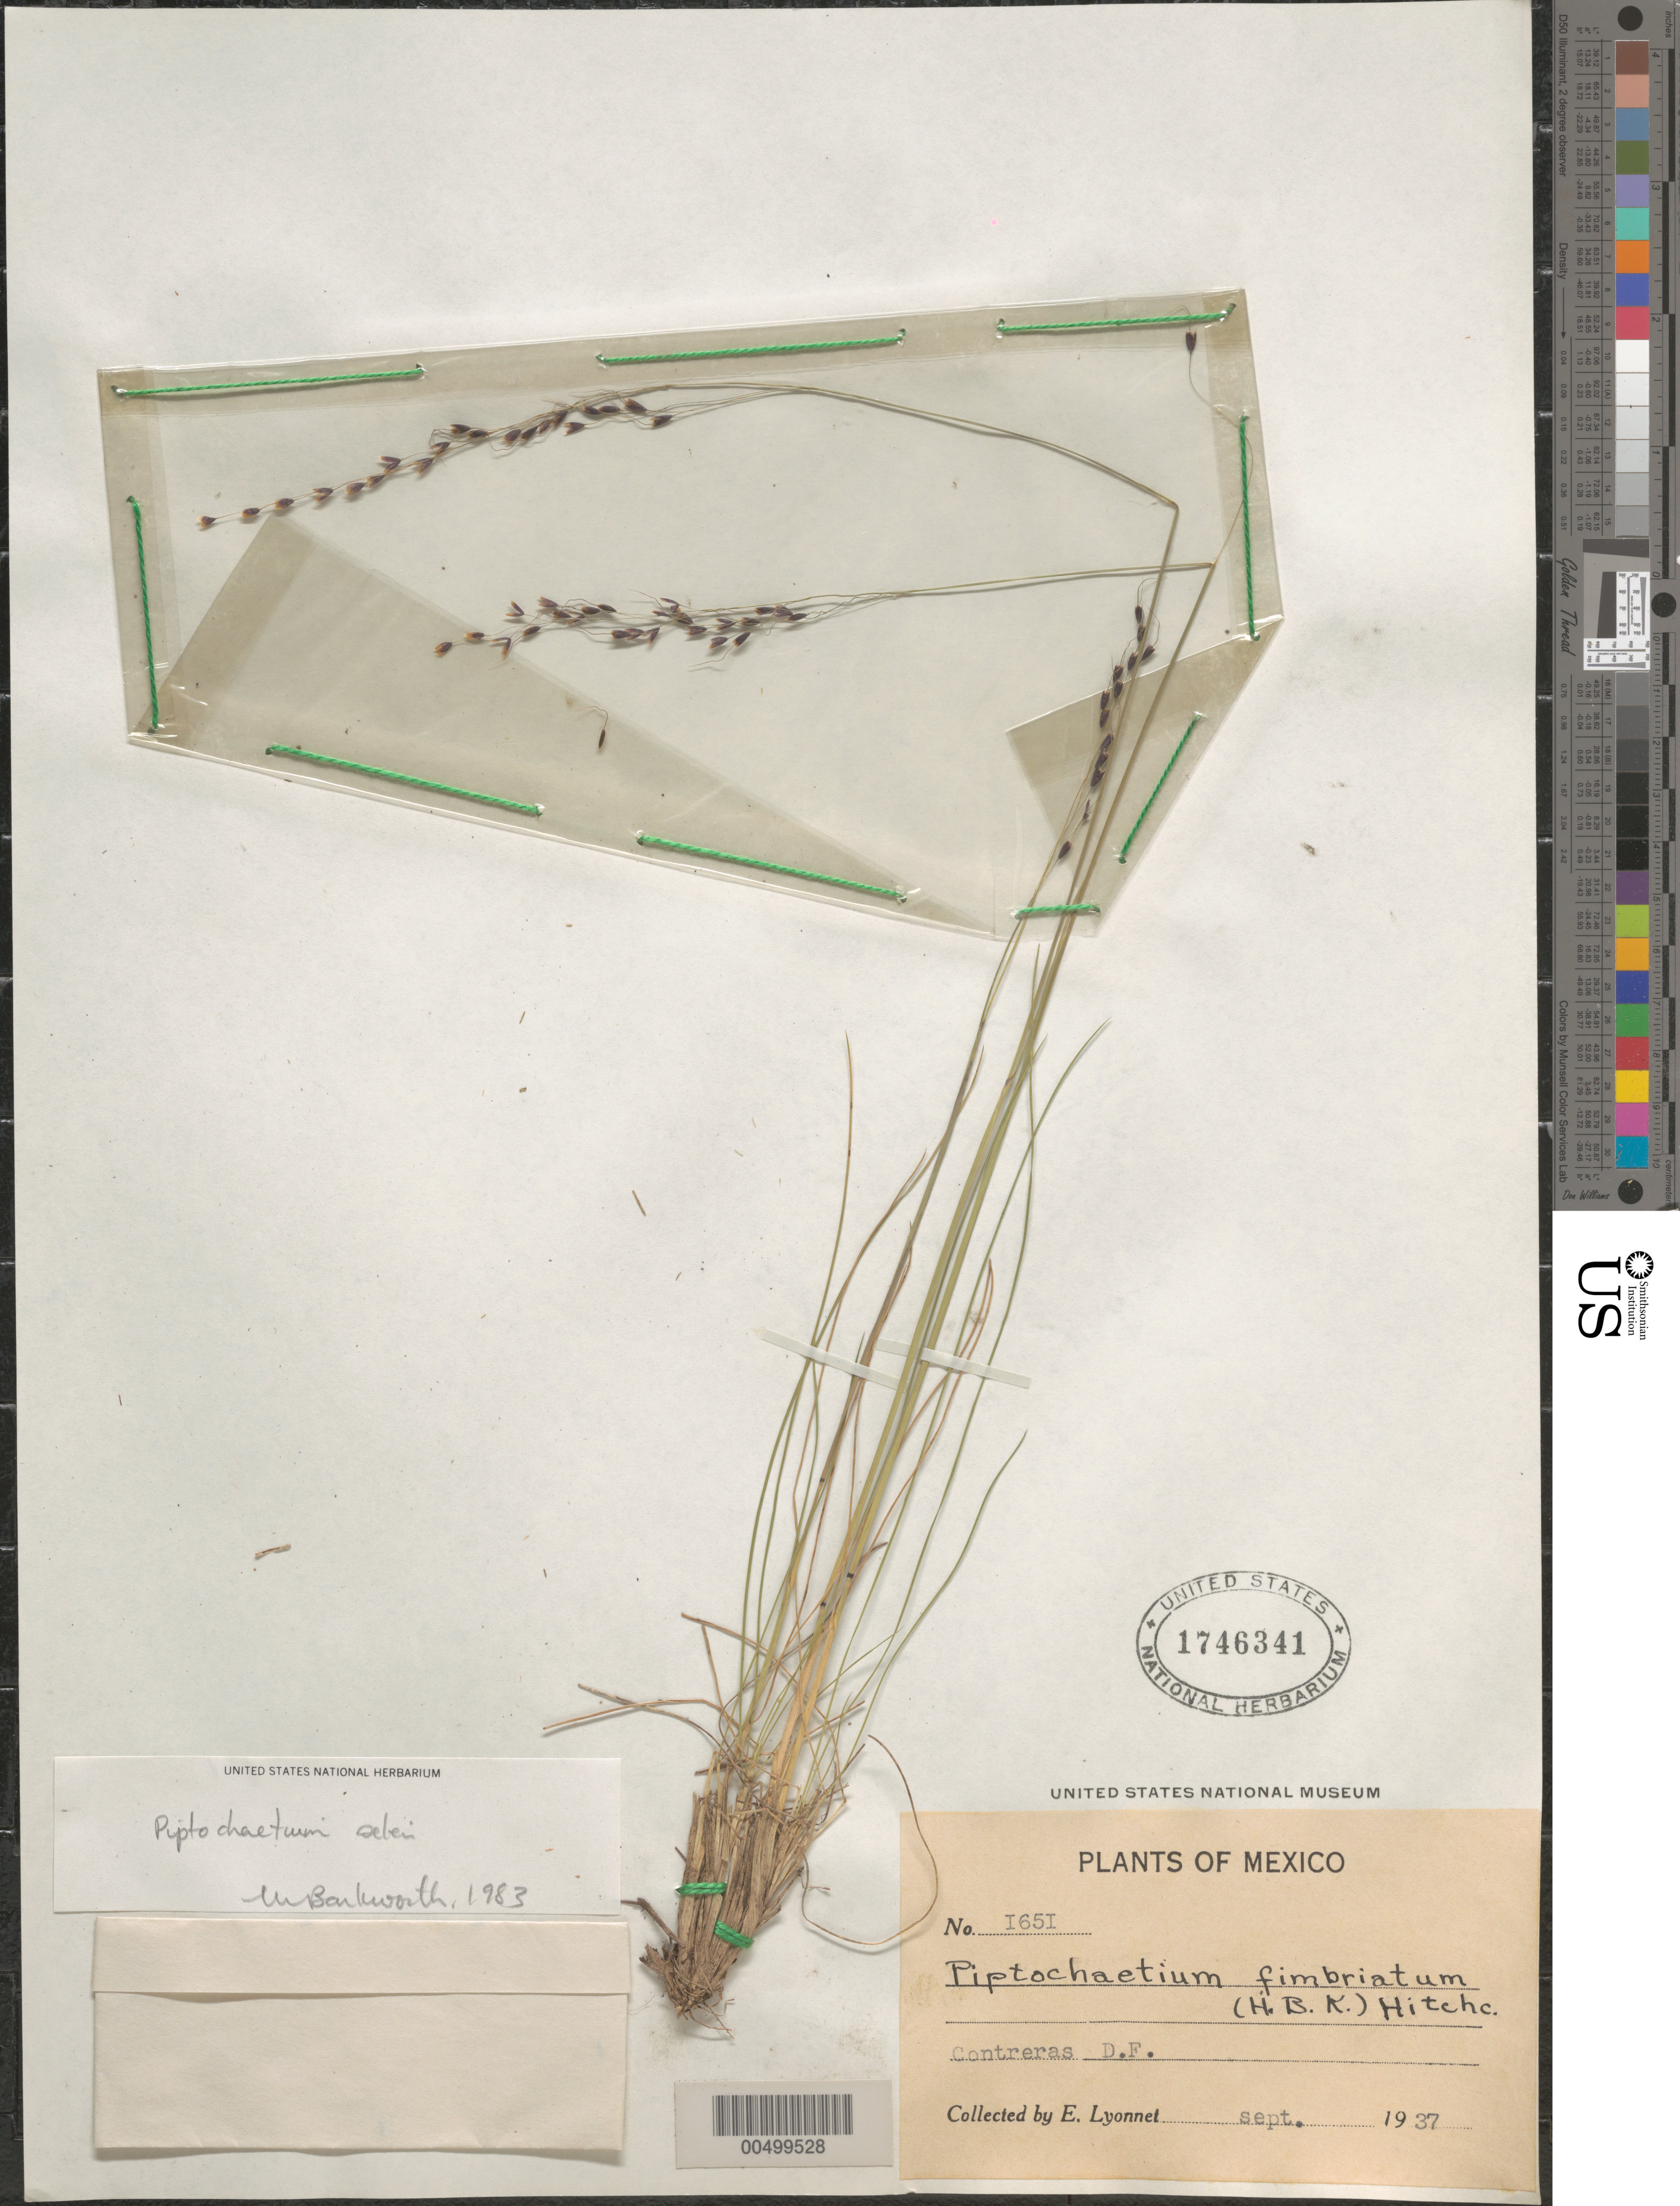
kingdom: Plantae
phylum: Tracheophyta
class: Liliopsida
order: Poales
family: Poaceae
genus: Piptochaetium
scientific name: Piptochaetium seleri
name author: (Pilg.) Henr.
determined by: Barkworth, M. E.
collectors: Bro. E. Lyonnet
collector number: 1651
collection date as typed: Sep 1937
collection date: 1937-09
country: Mexico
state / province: Distrito Federal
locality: Contreras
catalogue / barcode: US 1746341